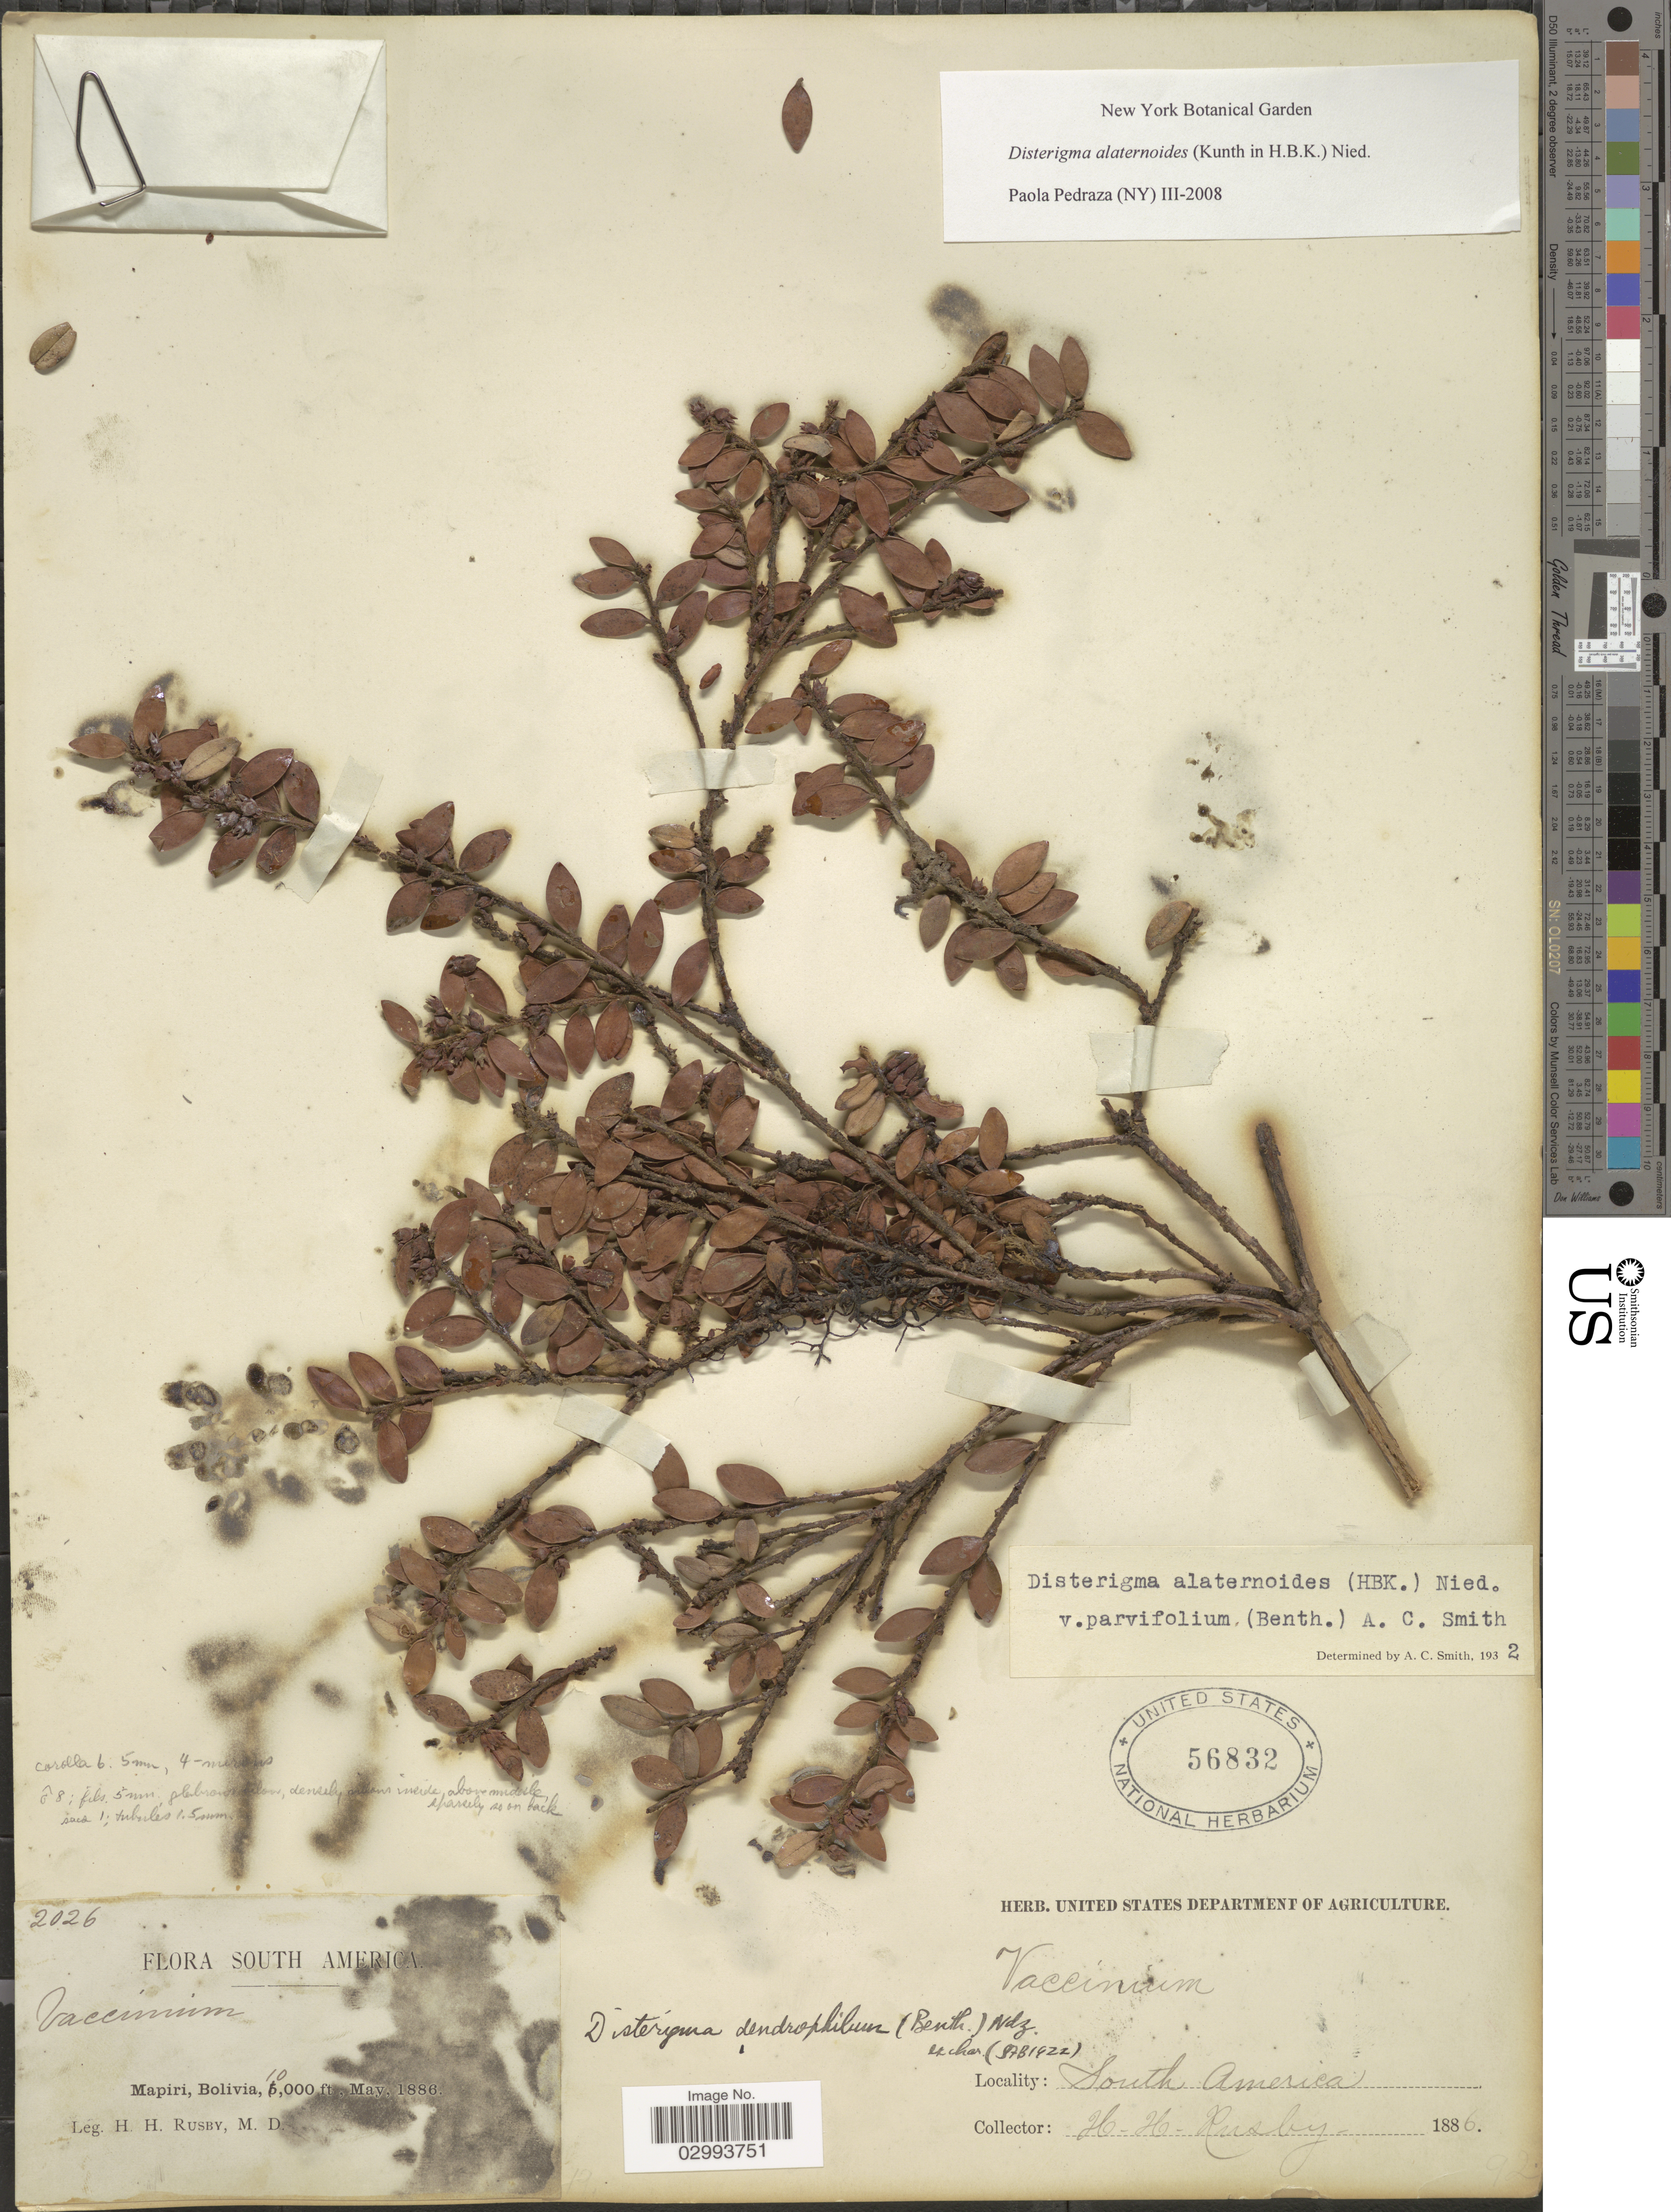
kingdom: Plantae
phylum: Tracheophyta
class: Magnoliopsida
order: Ericales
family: Ericaceae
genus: Disterigma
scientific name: Disterigma alaternoides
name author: (Kunth) Nied.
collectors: H. H. Rusby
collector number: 2026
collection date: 1886-05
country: Bolivia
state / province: La Páz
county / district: Larecaja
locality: Mapiri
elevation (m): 3048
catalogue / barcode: US 56832